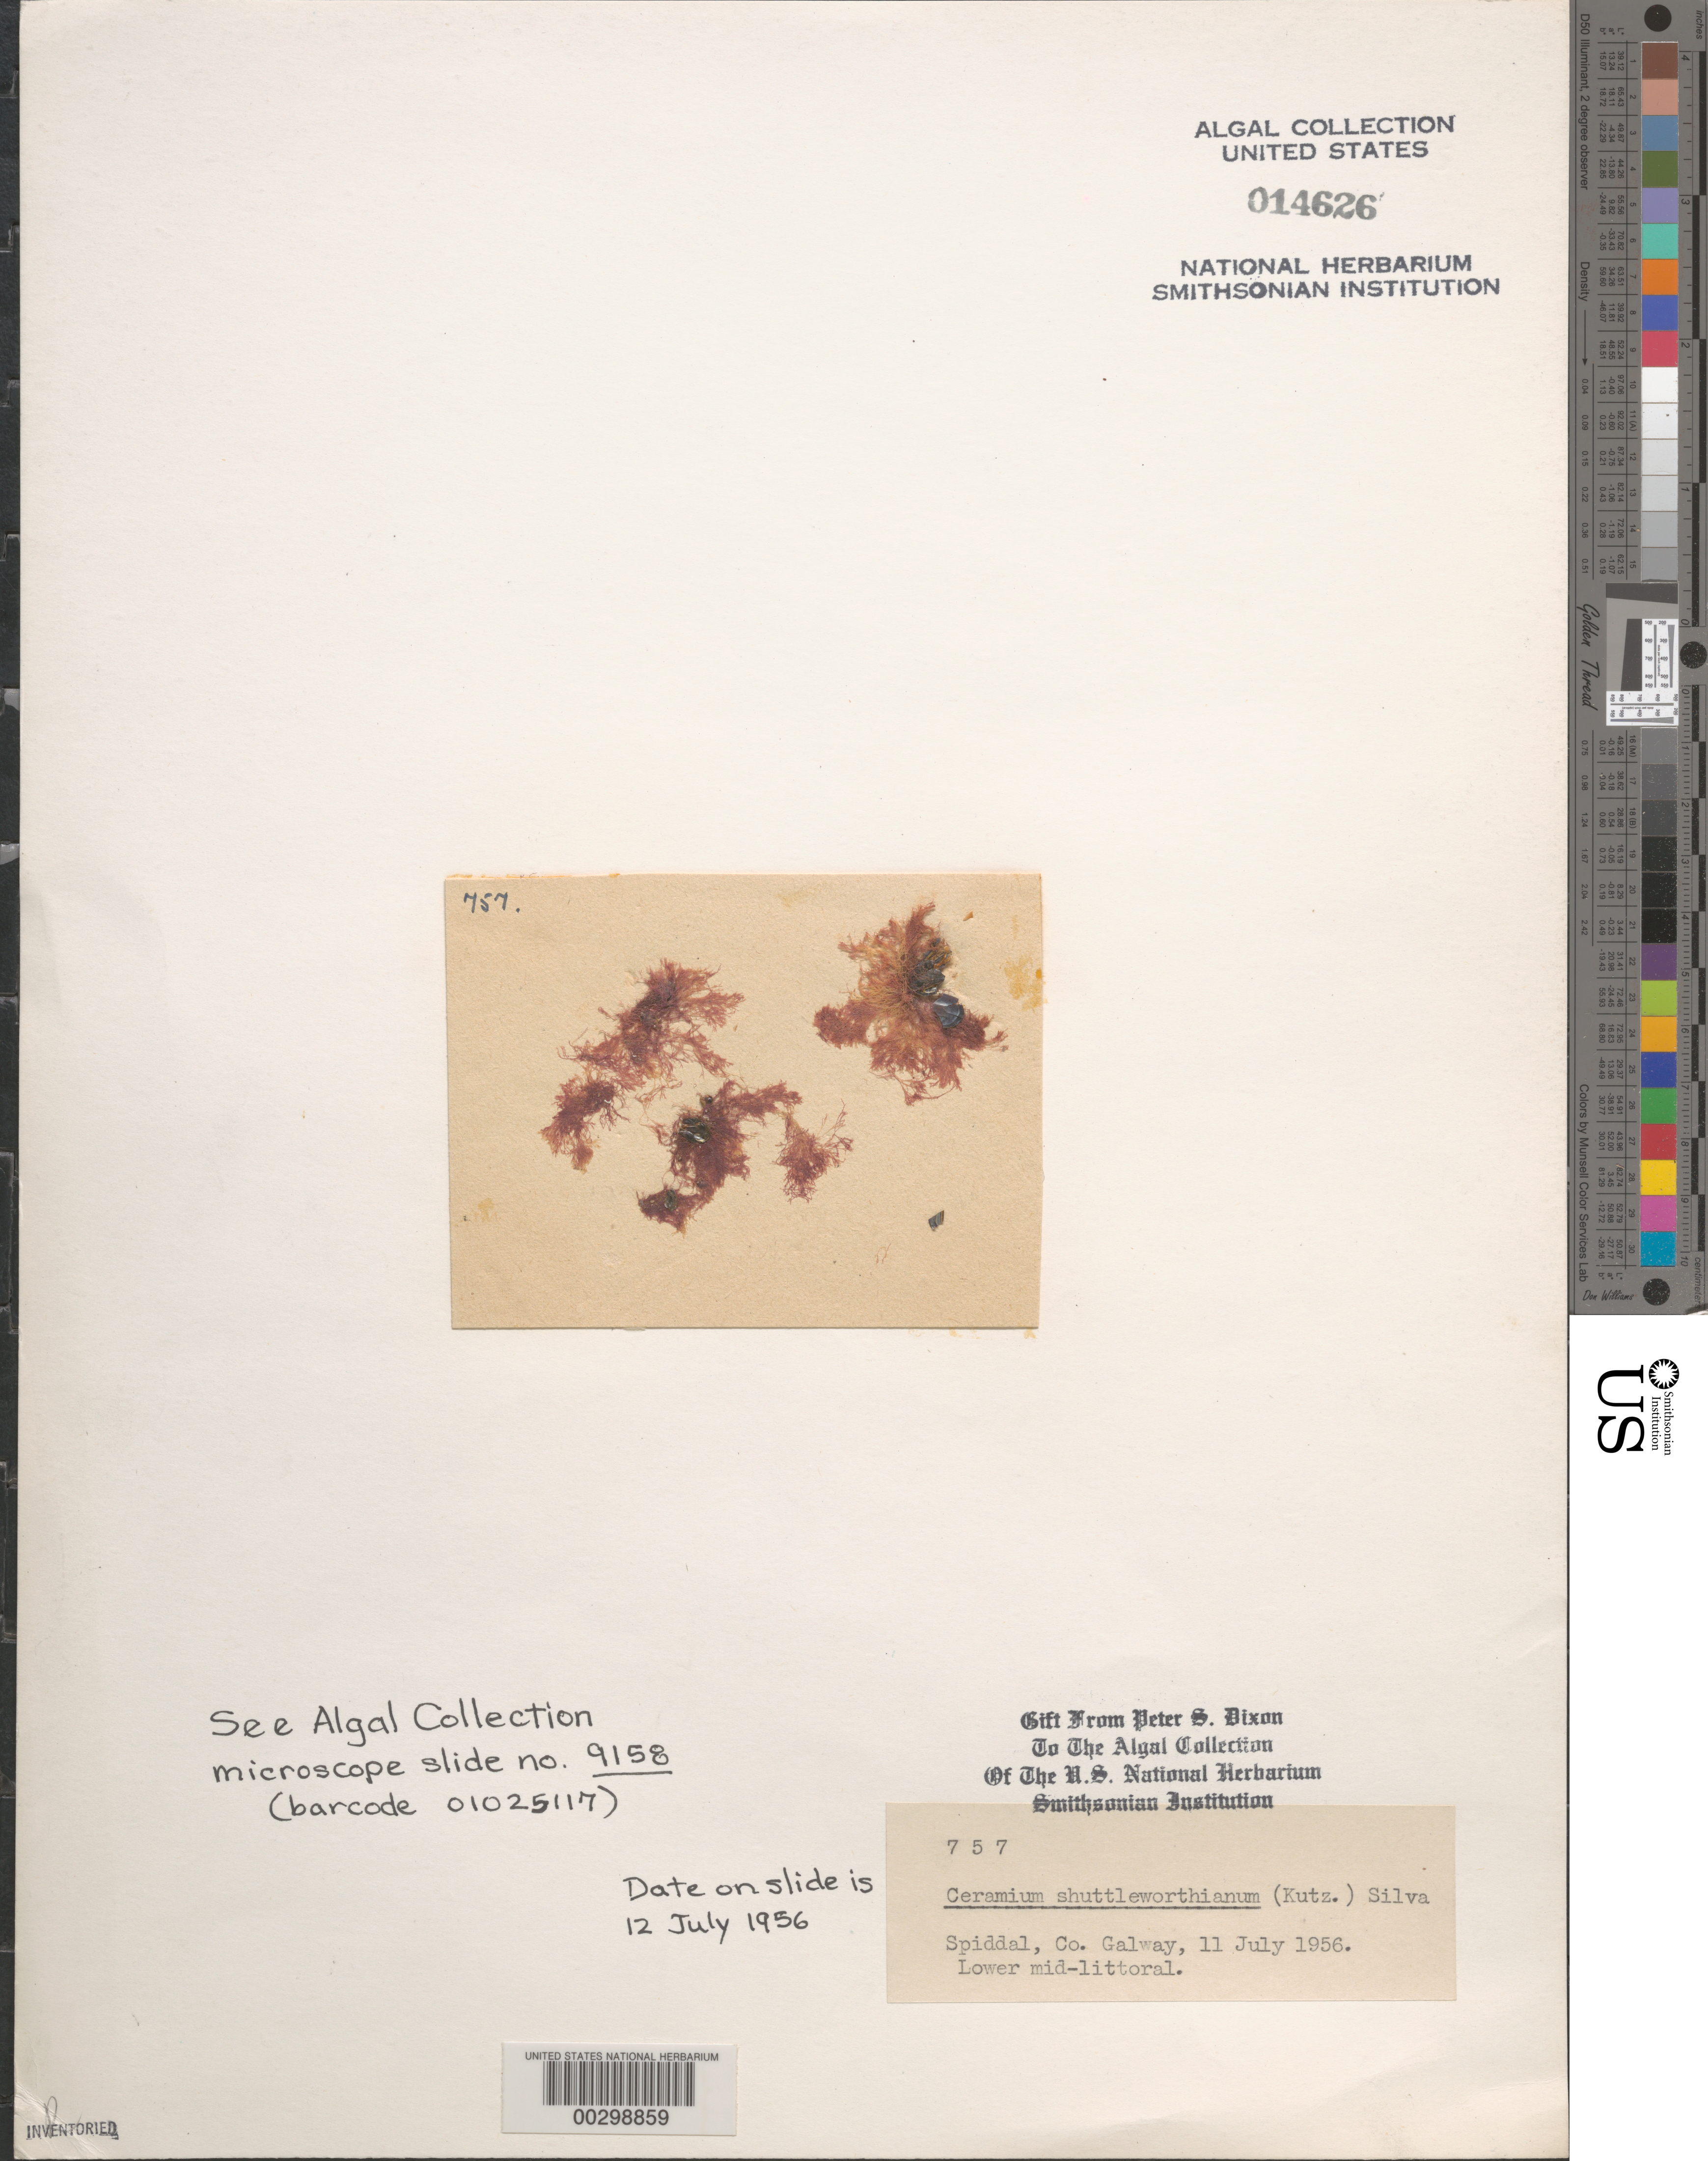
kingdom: Plantae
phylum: Rhodophyta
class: Florideophyceae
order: Ceramiales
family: Ceramiaceae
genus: Ceramium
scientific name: Ceramium shuttleworthianum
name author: (Kütz.) Rabenh.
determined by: Dixon, P. S.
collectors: P. S. Dixon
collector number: PSD 757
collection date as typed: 11 Jul 1956 or 12 Jul 1956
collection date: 1956-07-11 or 1956-07-12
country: Ireland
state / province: Connaught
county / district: Galway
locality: Spiddal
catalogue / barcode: US 14626